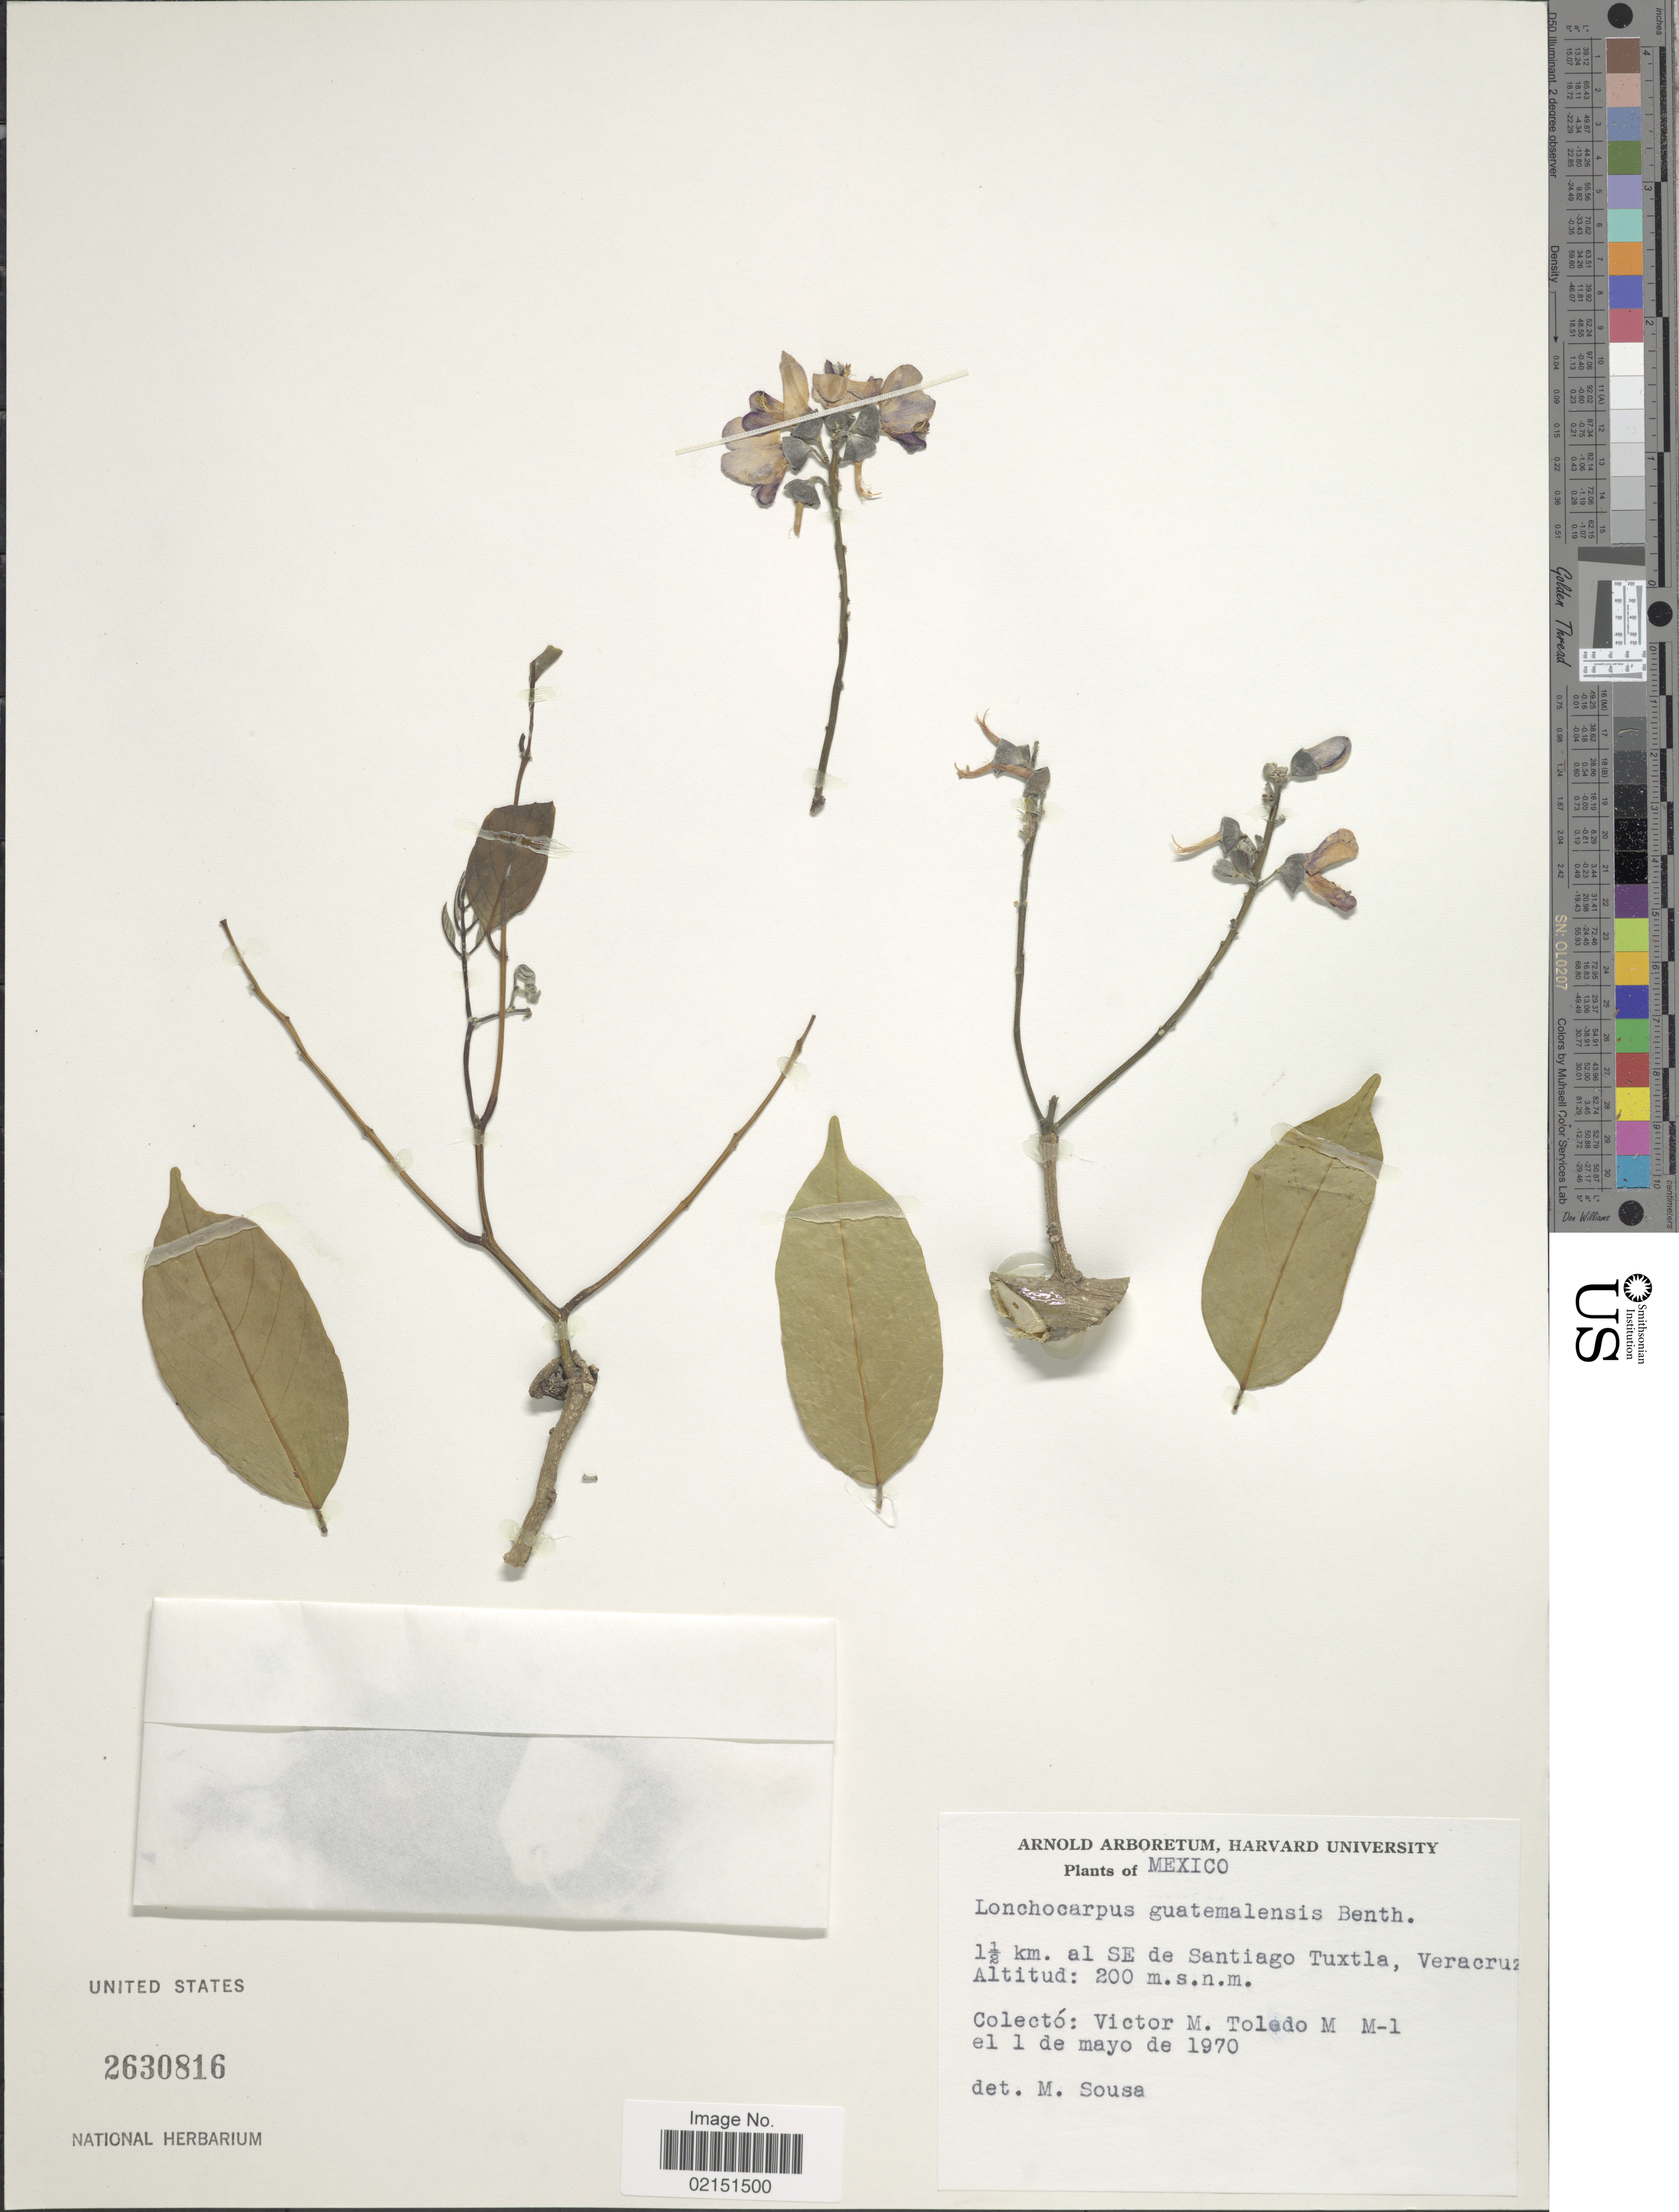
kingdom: Plantae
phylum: Tracheophyta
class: Magnoliopsida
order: Fabales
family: Fabaceae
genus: Lonchocarpus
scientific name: Lonchocarpus guatemalensis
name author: Benth.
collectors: V. M. Toledo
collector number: M-1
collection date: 1970-05-01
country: Mexico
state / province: Veracruz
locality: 1½ km. al SE de Santiago Tuxtla, Veracruz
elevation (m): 200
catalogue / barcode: US 2630816